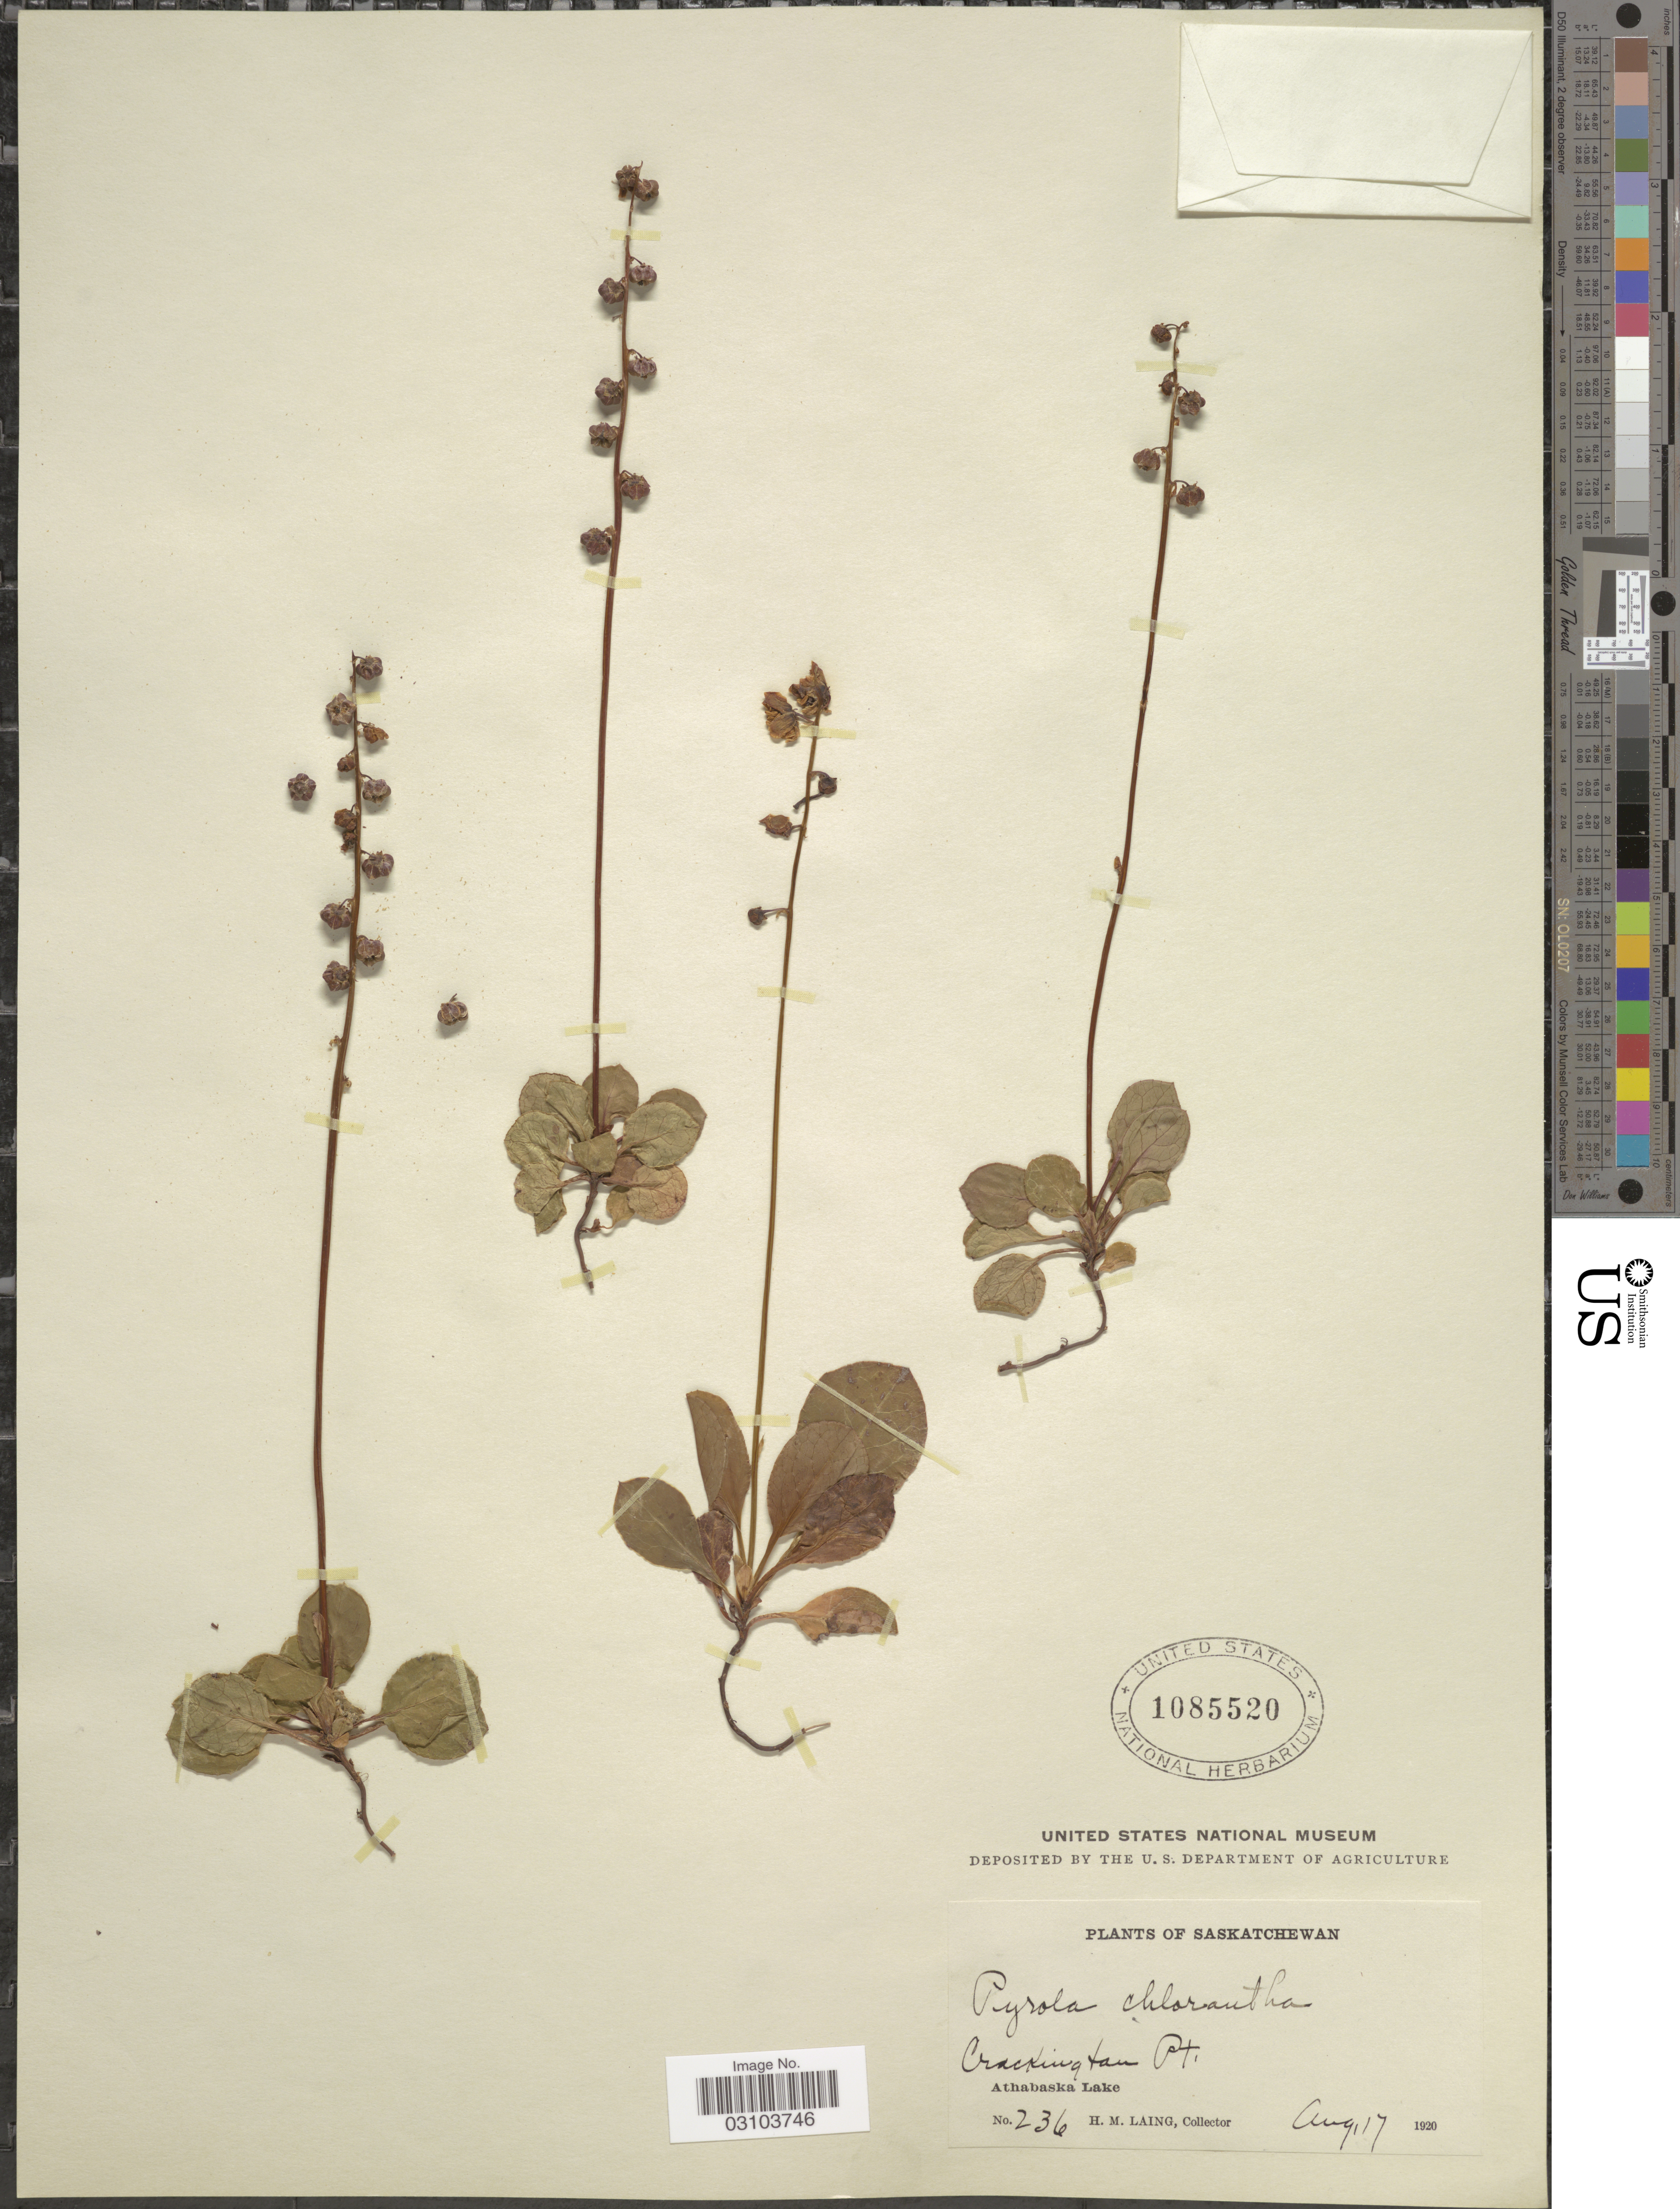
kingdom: Plantae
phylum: Tracheophyta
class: Magnoliopsida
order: Ericales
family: Ericaceae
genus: Pyrola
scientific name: Pyrola chlorantha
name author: Schweigg.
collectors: H. Laing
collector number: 236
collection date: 1920-08-17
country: Canada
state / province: Saskatchewan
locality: Crackington Pt. Athabaska Lake.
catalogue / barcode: US 1085520